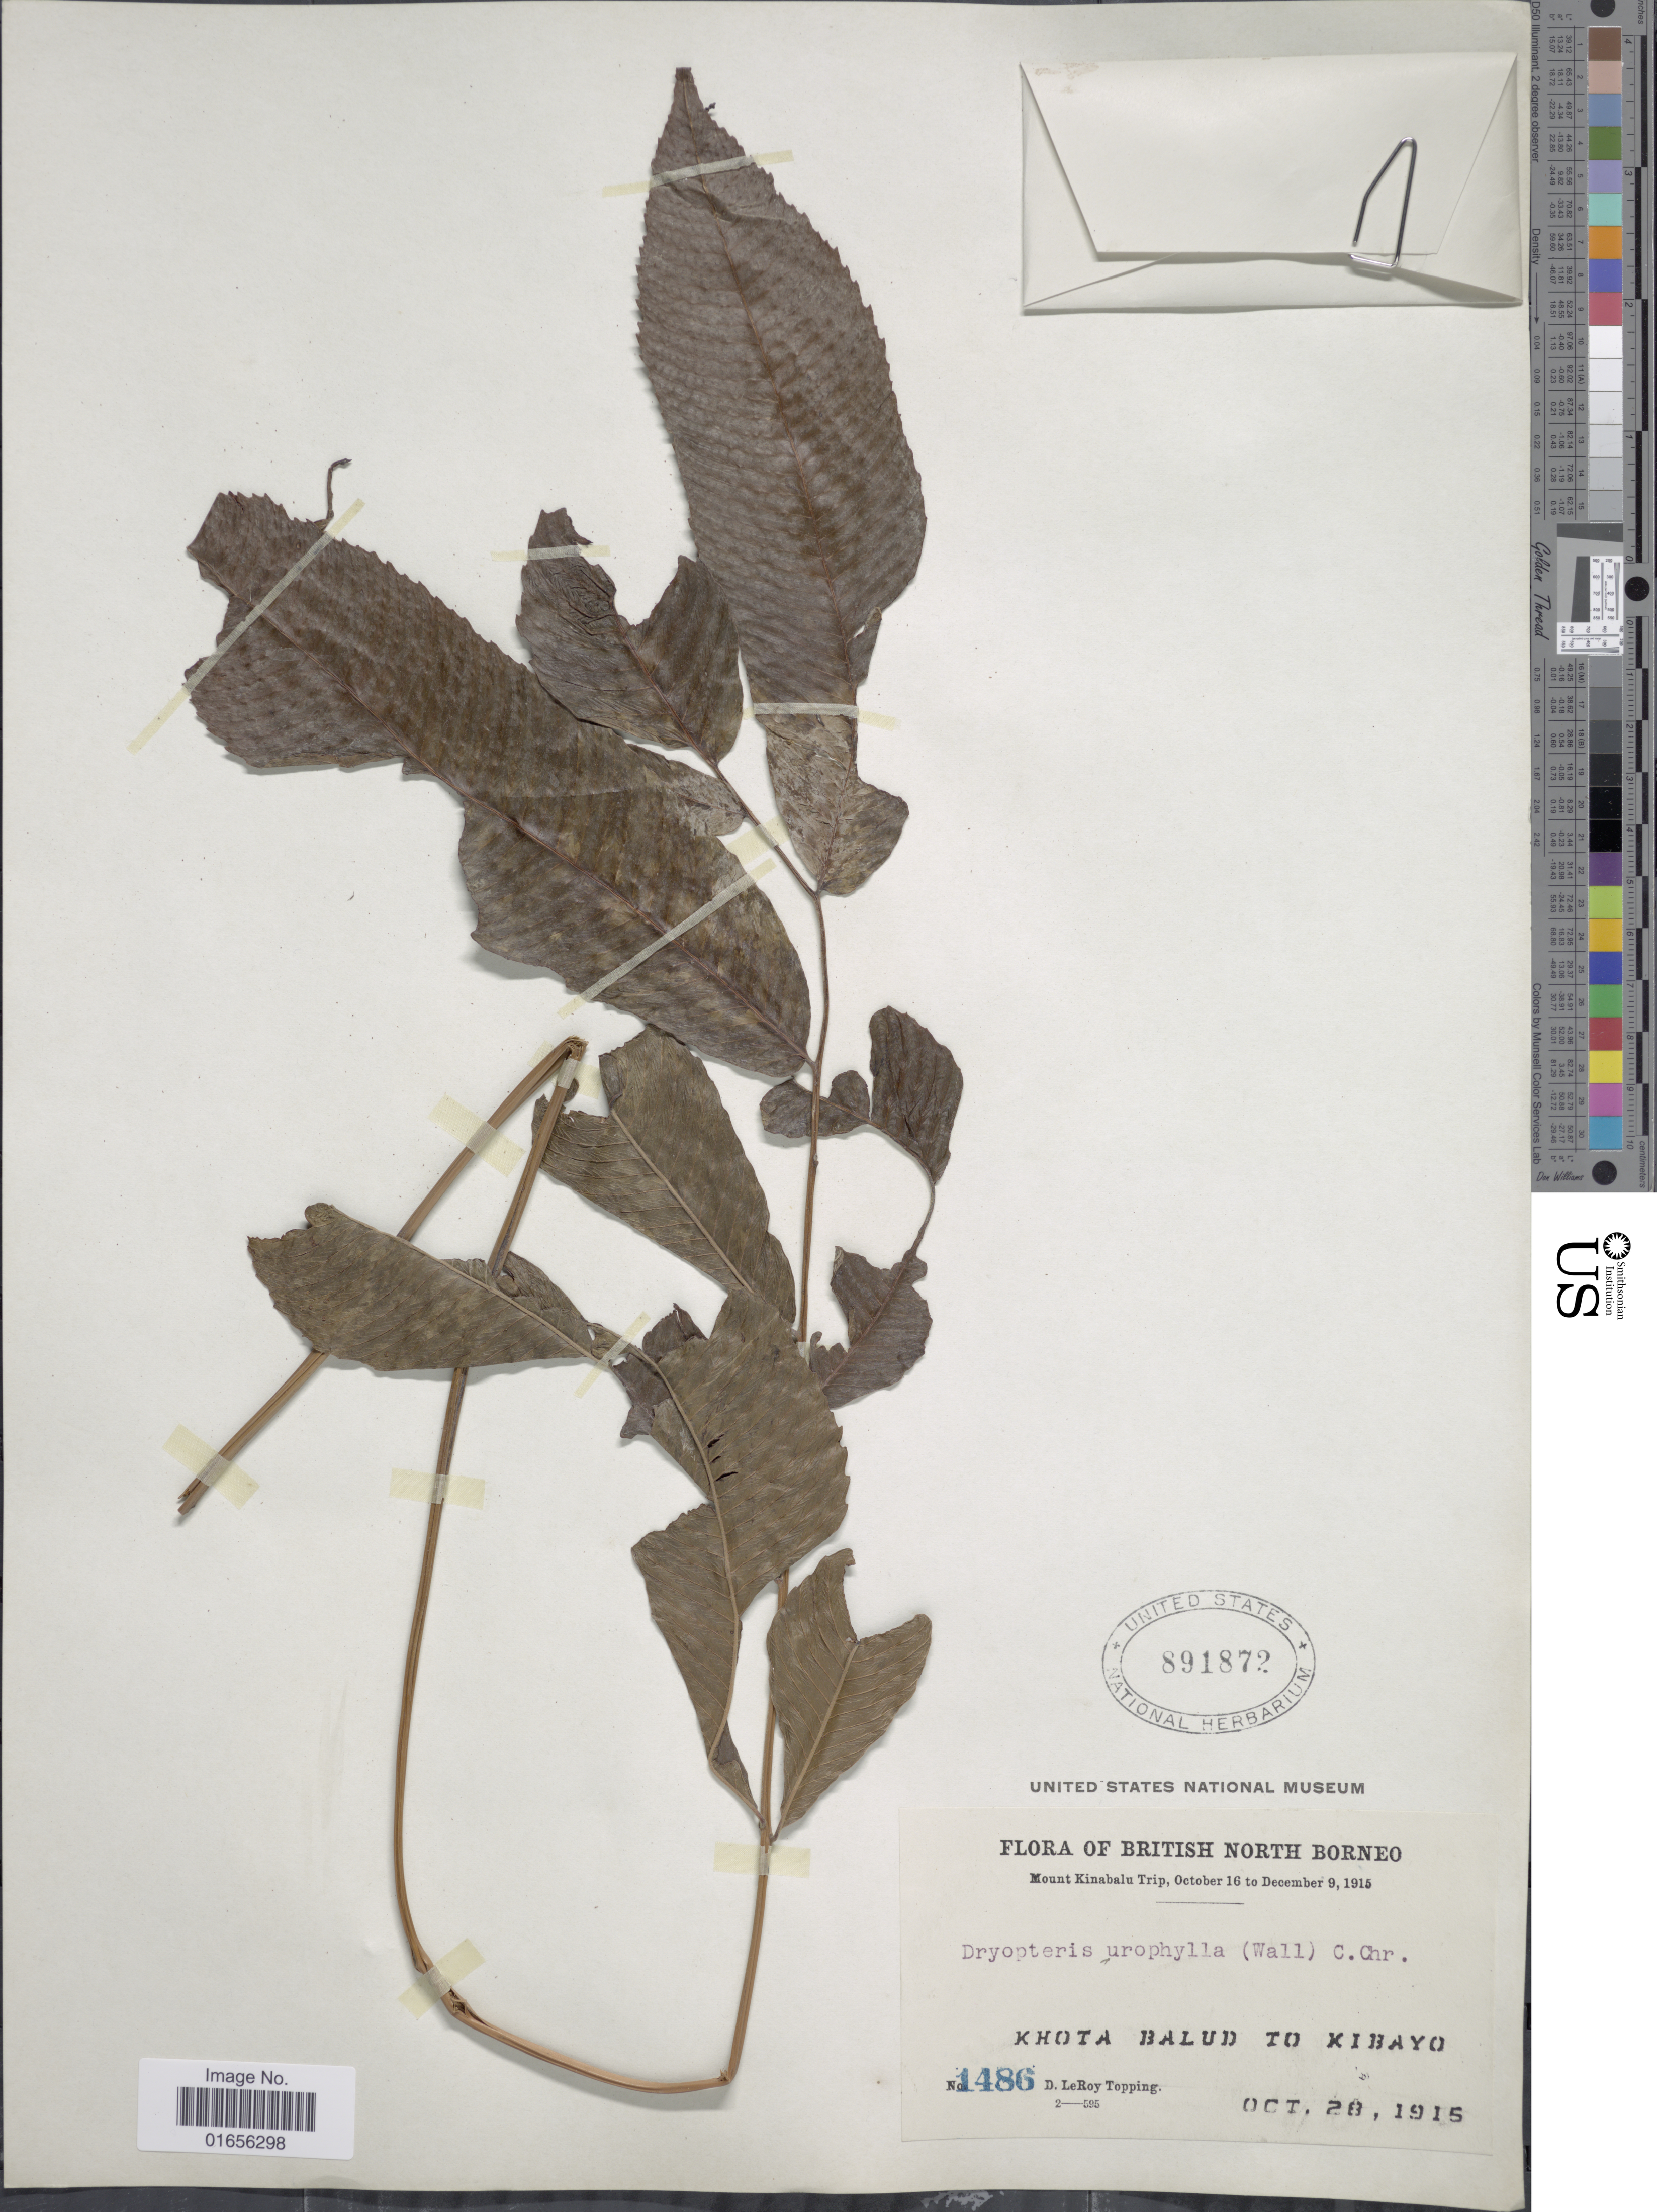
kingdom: Plantae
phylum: Tracheophyta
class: Polypodiopsida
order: Polypodiales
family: Thelypteridaceae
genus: Pronephrium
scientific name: Pronephrium nitidum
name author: Holttum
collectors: D. L. Topping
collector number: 1486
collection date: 1915-10-28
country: Malaysia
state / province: Sabah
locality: British North Borneo, Mount Kinabalu, Khota Balud to Kibayo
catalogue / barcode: US 891872